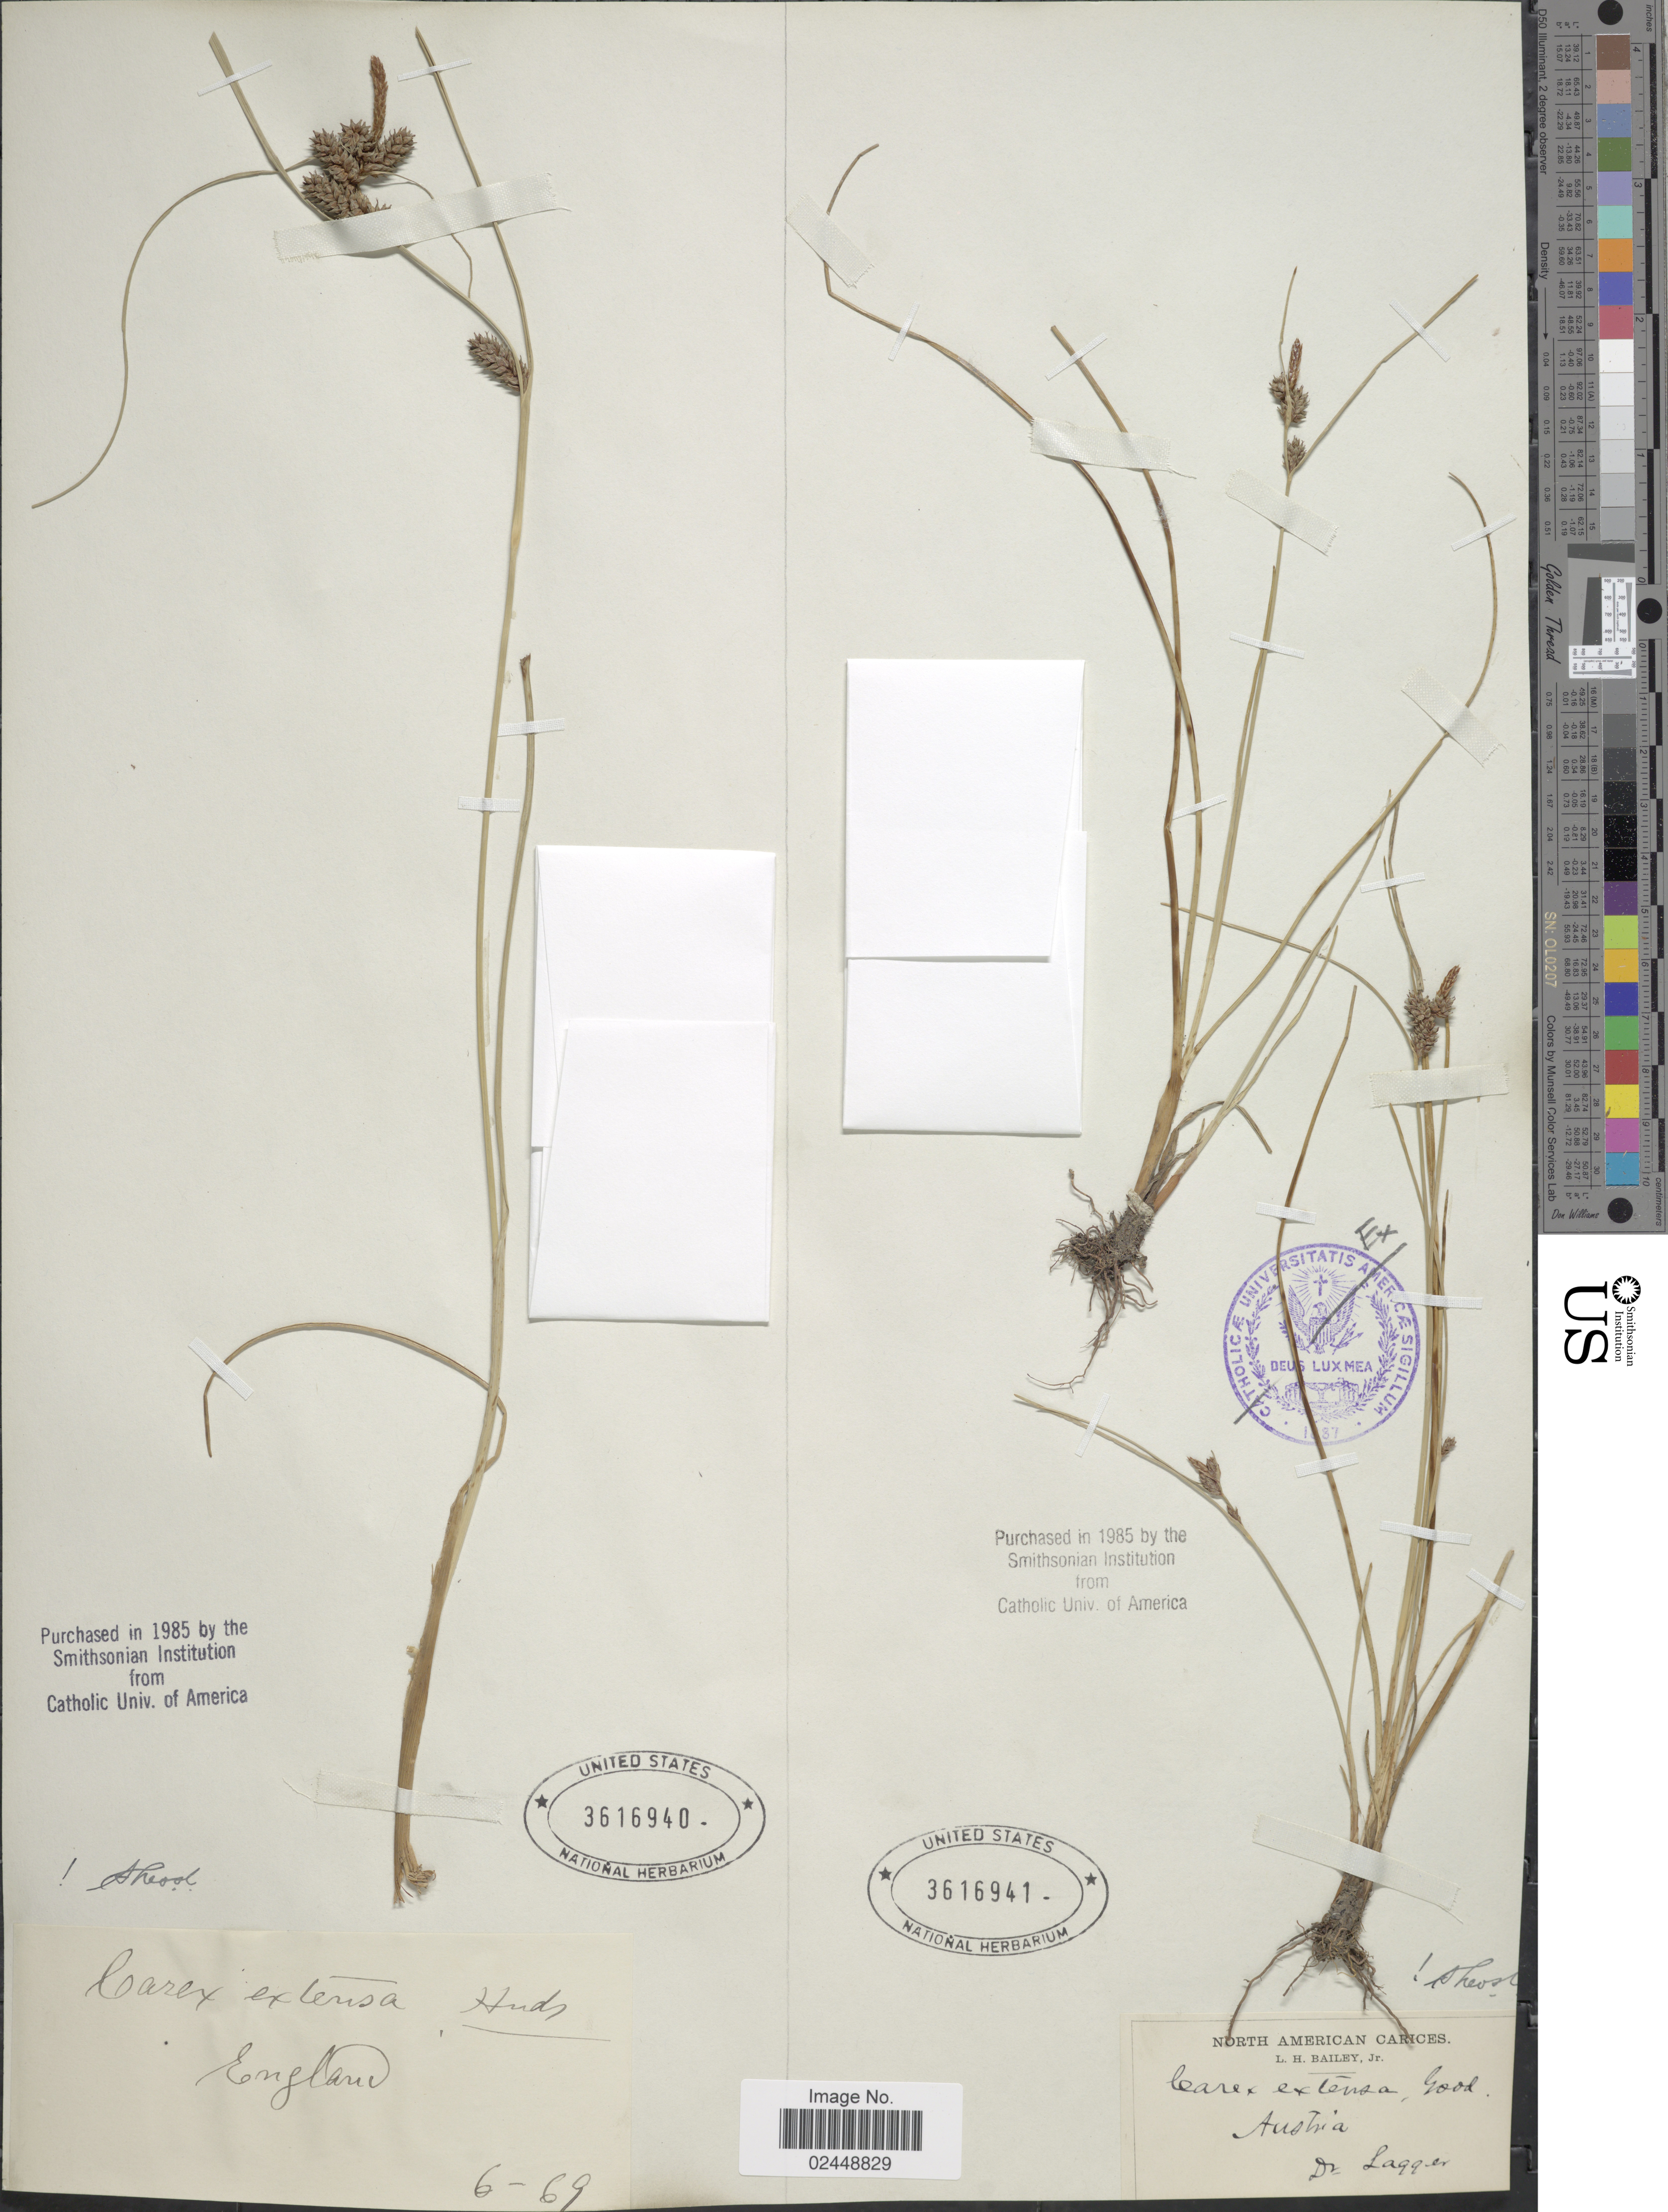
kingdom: Plantae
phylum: Tracheophyta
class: Liliopsida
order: Poales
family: Cyperaceae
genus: Carex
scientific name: Carex extensa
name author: Gooden.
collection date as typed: Transcribed d/m/y: /6/69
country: United Kingdom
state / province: England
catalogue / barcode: US 3616940-2